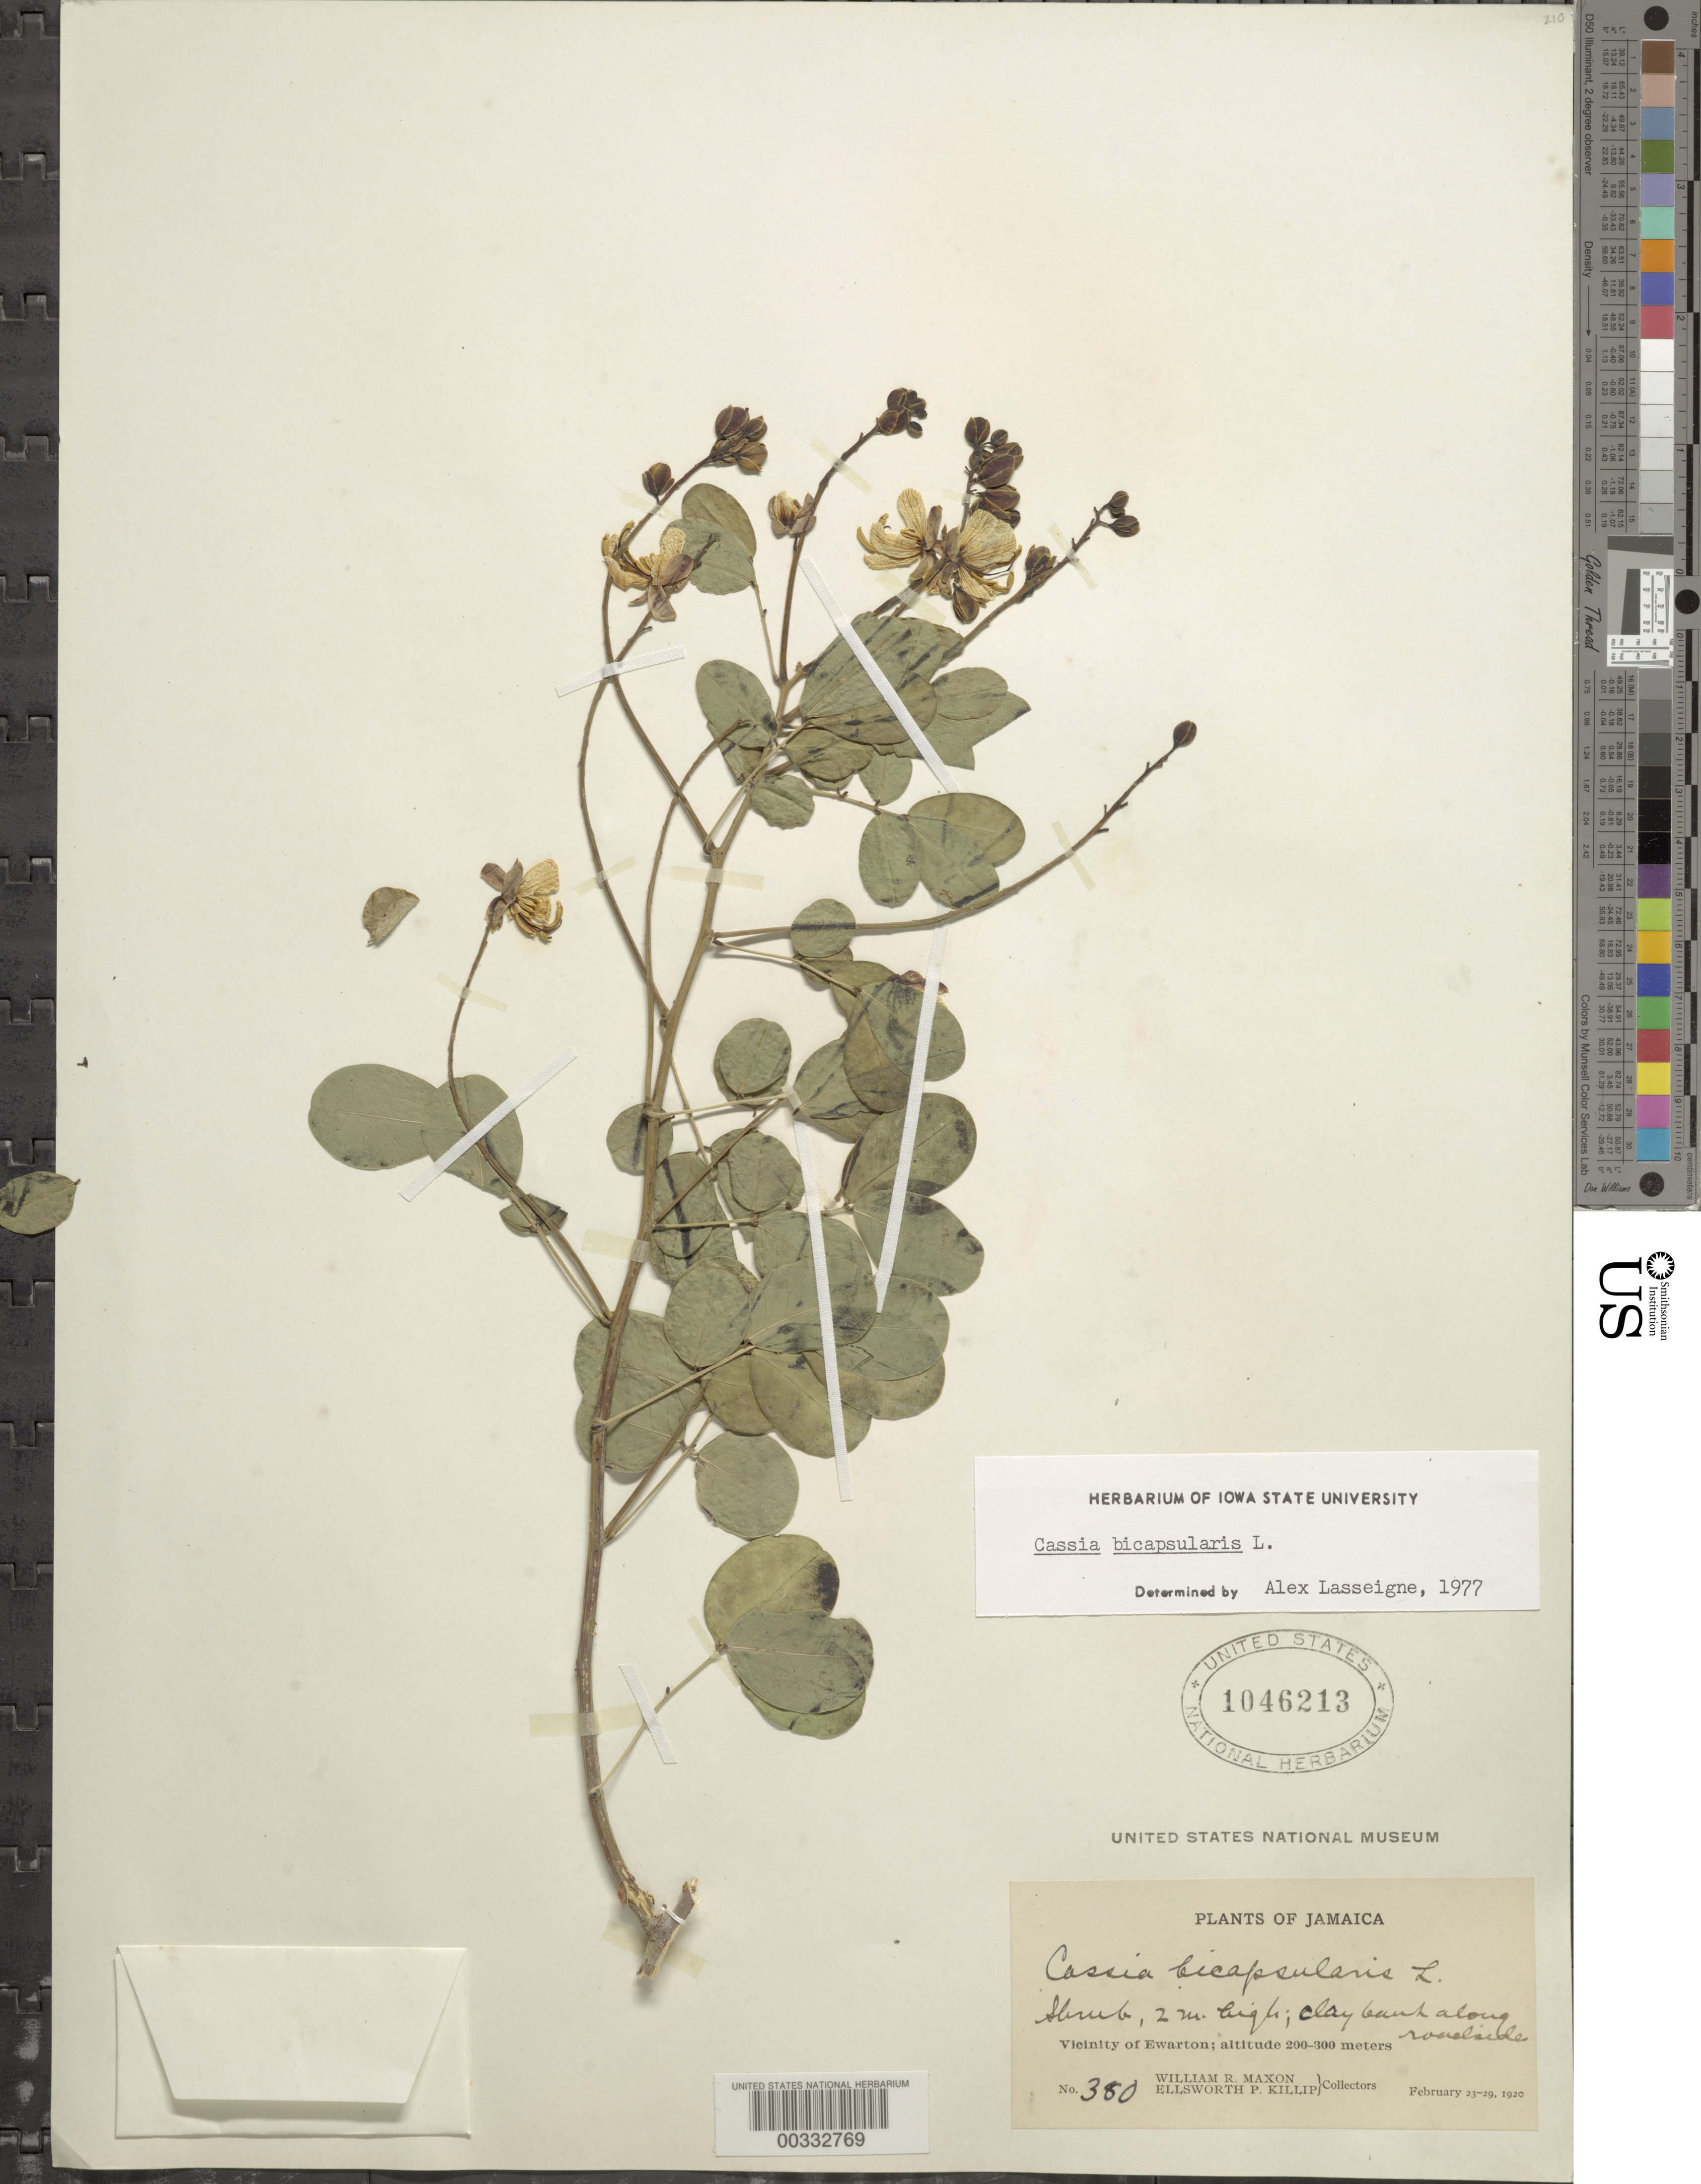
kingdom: Plantae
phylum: Tracheophyta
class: Magnoliopsida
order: Fabales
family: Fabaceae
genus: Senna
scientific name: Senna bicapsularis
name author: (L.) Roxb.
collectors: W. R. Maxon & E. P. Killip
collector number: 380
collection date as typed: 23 Feb 1920 to 29 Feb 1920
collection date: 1920-02-23/1920-02-29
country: Jamaica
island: Greater Antilles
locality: Vicinity of ewarton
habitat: Clay bank along roadside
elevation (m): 200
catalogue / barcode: US 1046213